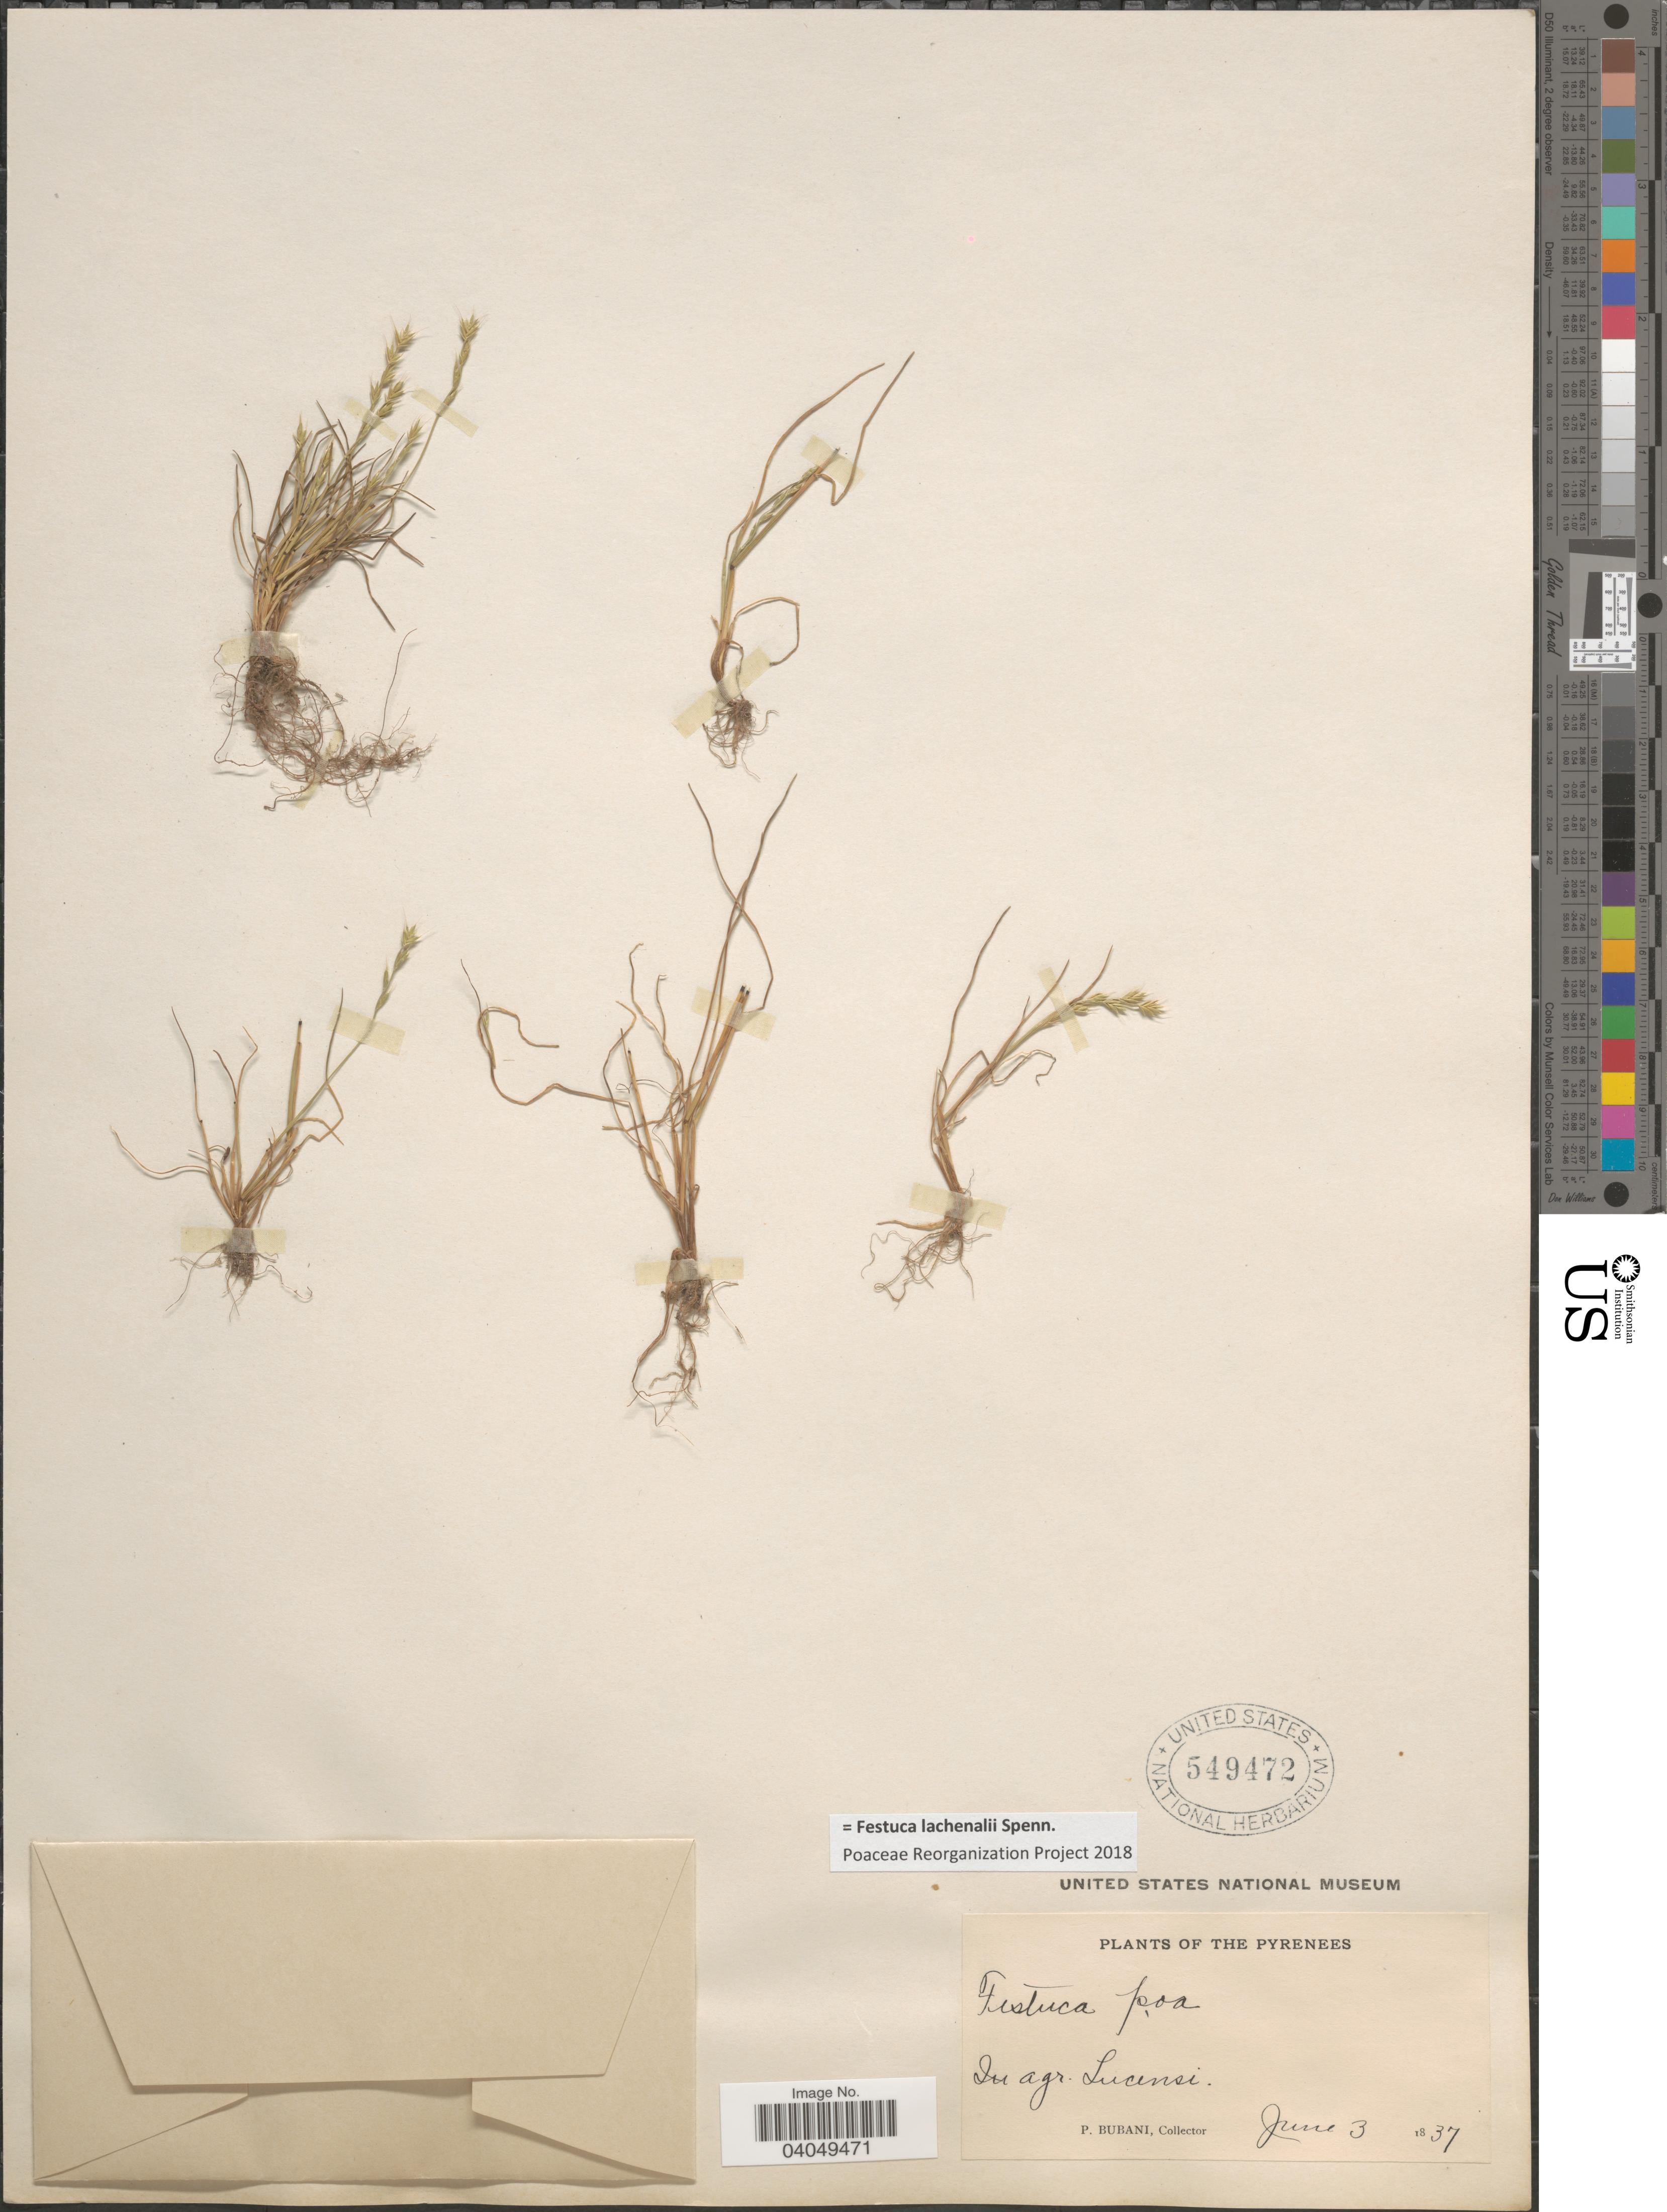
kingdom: Plantae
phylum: Tracheophyta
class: Liliopsida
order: Poales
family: Poaceae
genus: Festuca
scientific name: Festuca lachenalii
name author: Spenn.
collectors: P. Bubani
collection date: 1837-06-03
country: Spain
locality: The Pyrenees. In agr. Lucensi.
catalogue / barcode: US 549472